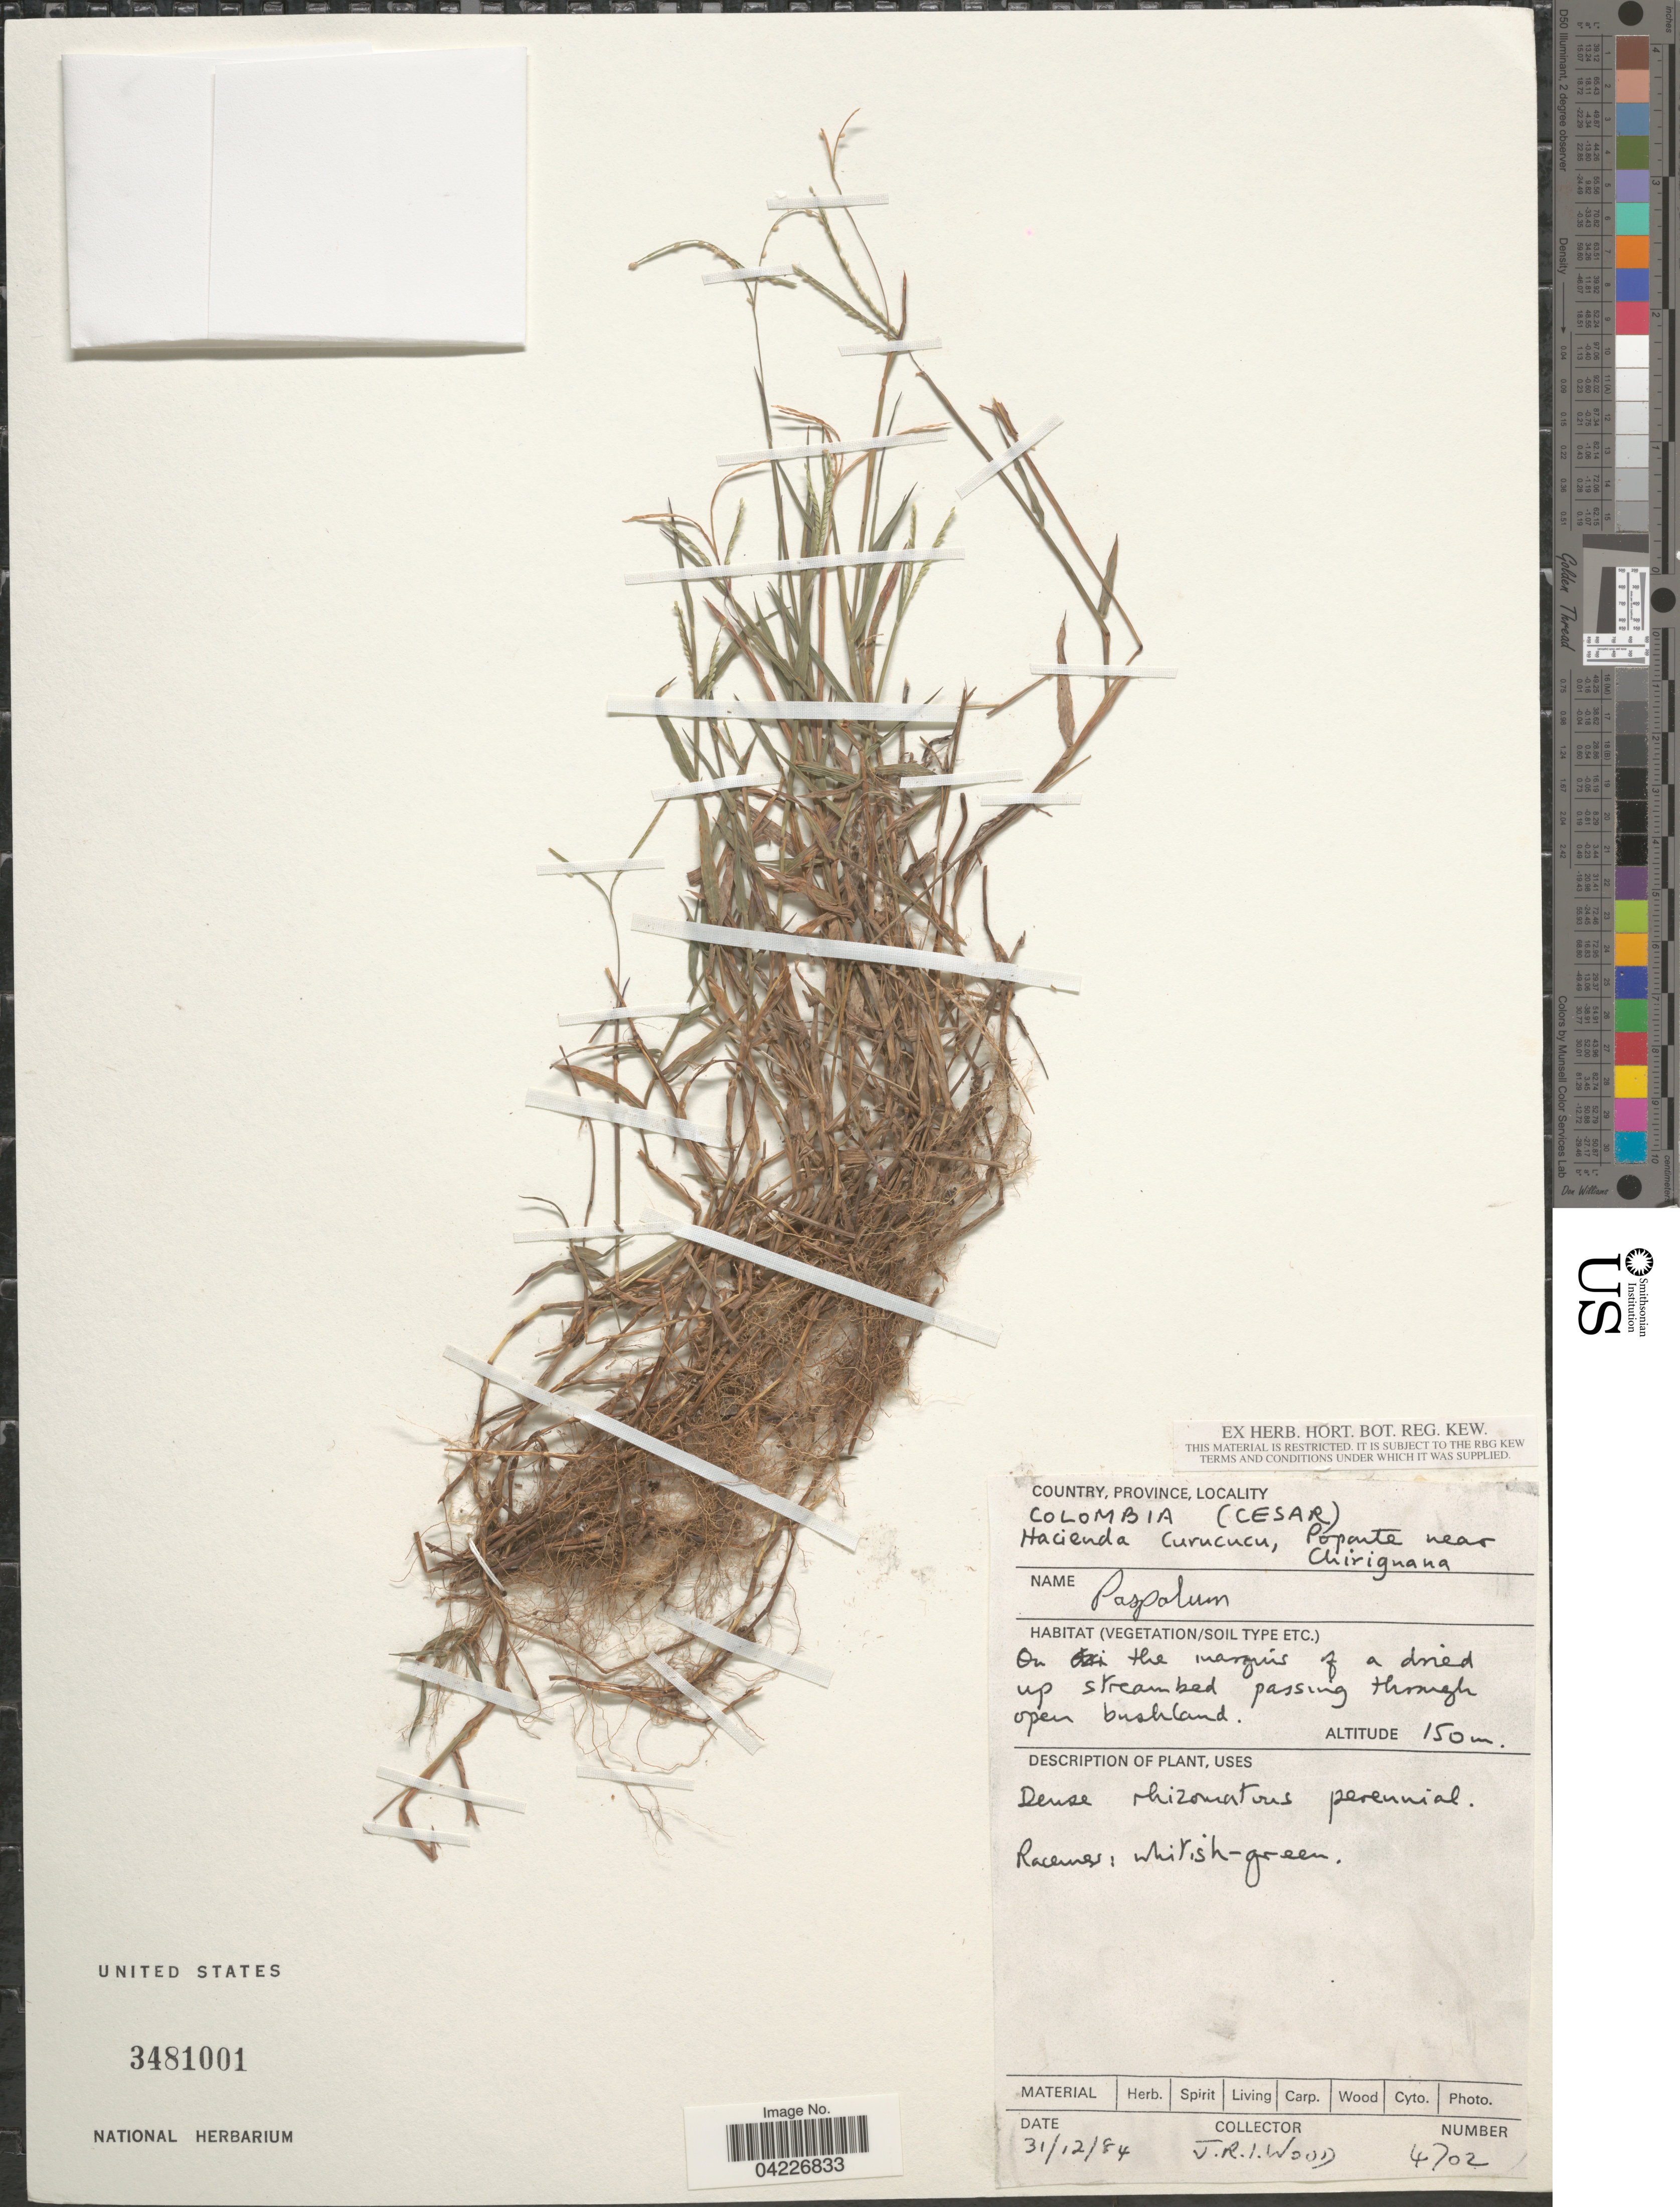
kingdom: Plantae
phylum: Tracheophyta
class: Liliopsida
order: Poales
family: Poaceae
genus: Paspalum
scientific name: Paspalum sp.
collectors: J. R. I. Wood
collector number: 4702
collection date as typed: Transcribed d/m/y: 31/12/84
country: Colombia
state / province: Cesar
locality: Hacienda Curucucu, Popante near Chiriguana. On the margins of a dried up streambed, passing through open bushland.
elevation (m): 150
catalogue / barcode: US 3481001